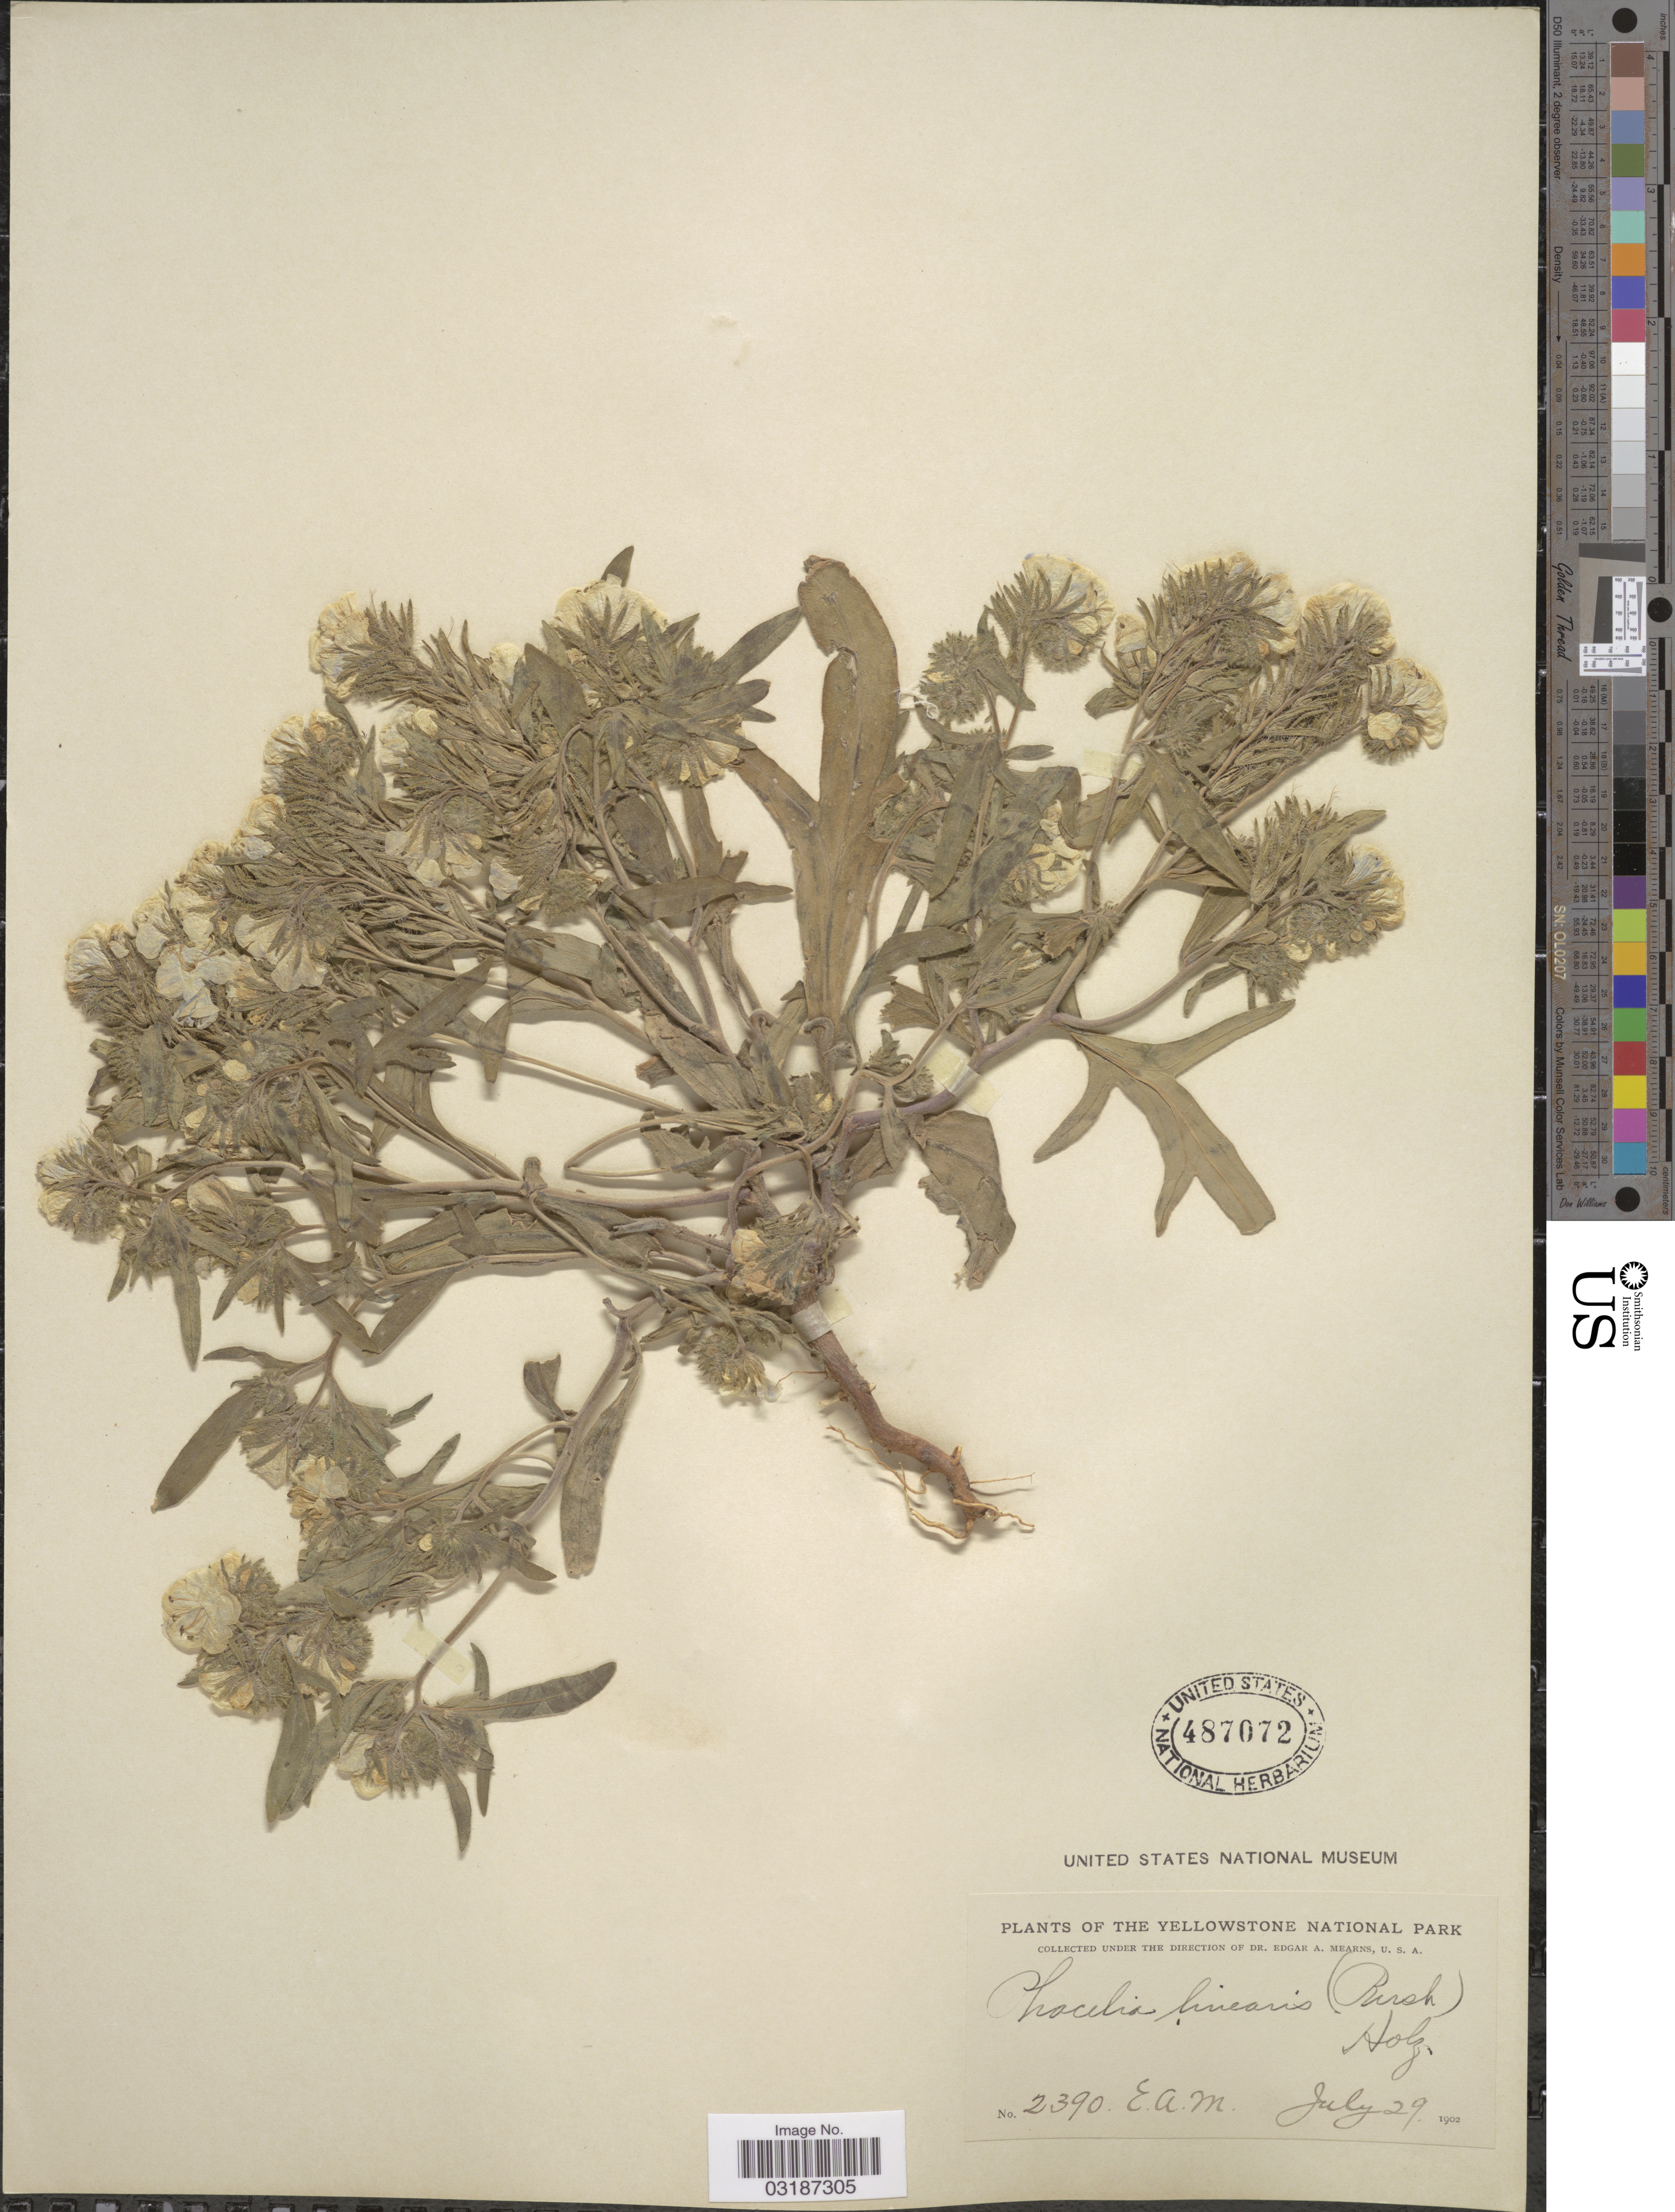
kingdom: Plantae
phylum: Tracheophyta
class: Magnoliopsida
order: Boraginales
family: Hydrophyllaceae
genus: Phacelia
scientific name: Phacelia linearis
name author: (Pursh) Holz.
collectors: E. A. Mearns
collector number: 2390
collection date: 1902-07-29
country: United States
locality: The Yellowstone National Park.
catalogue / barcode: US 487072